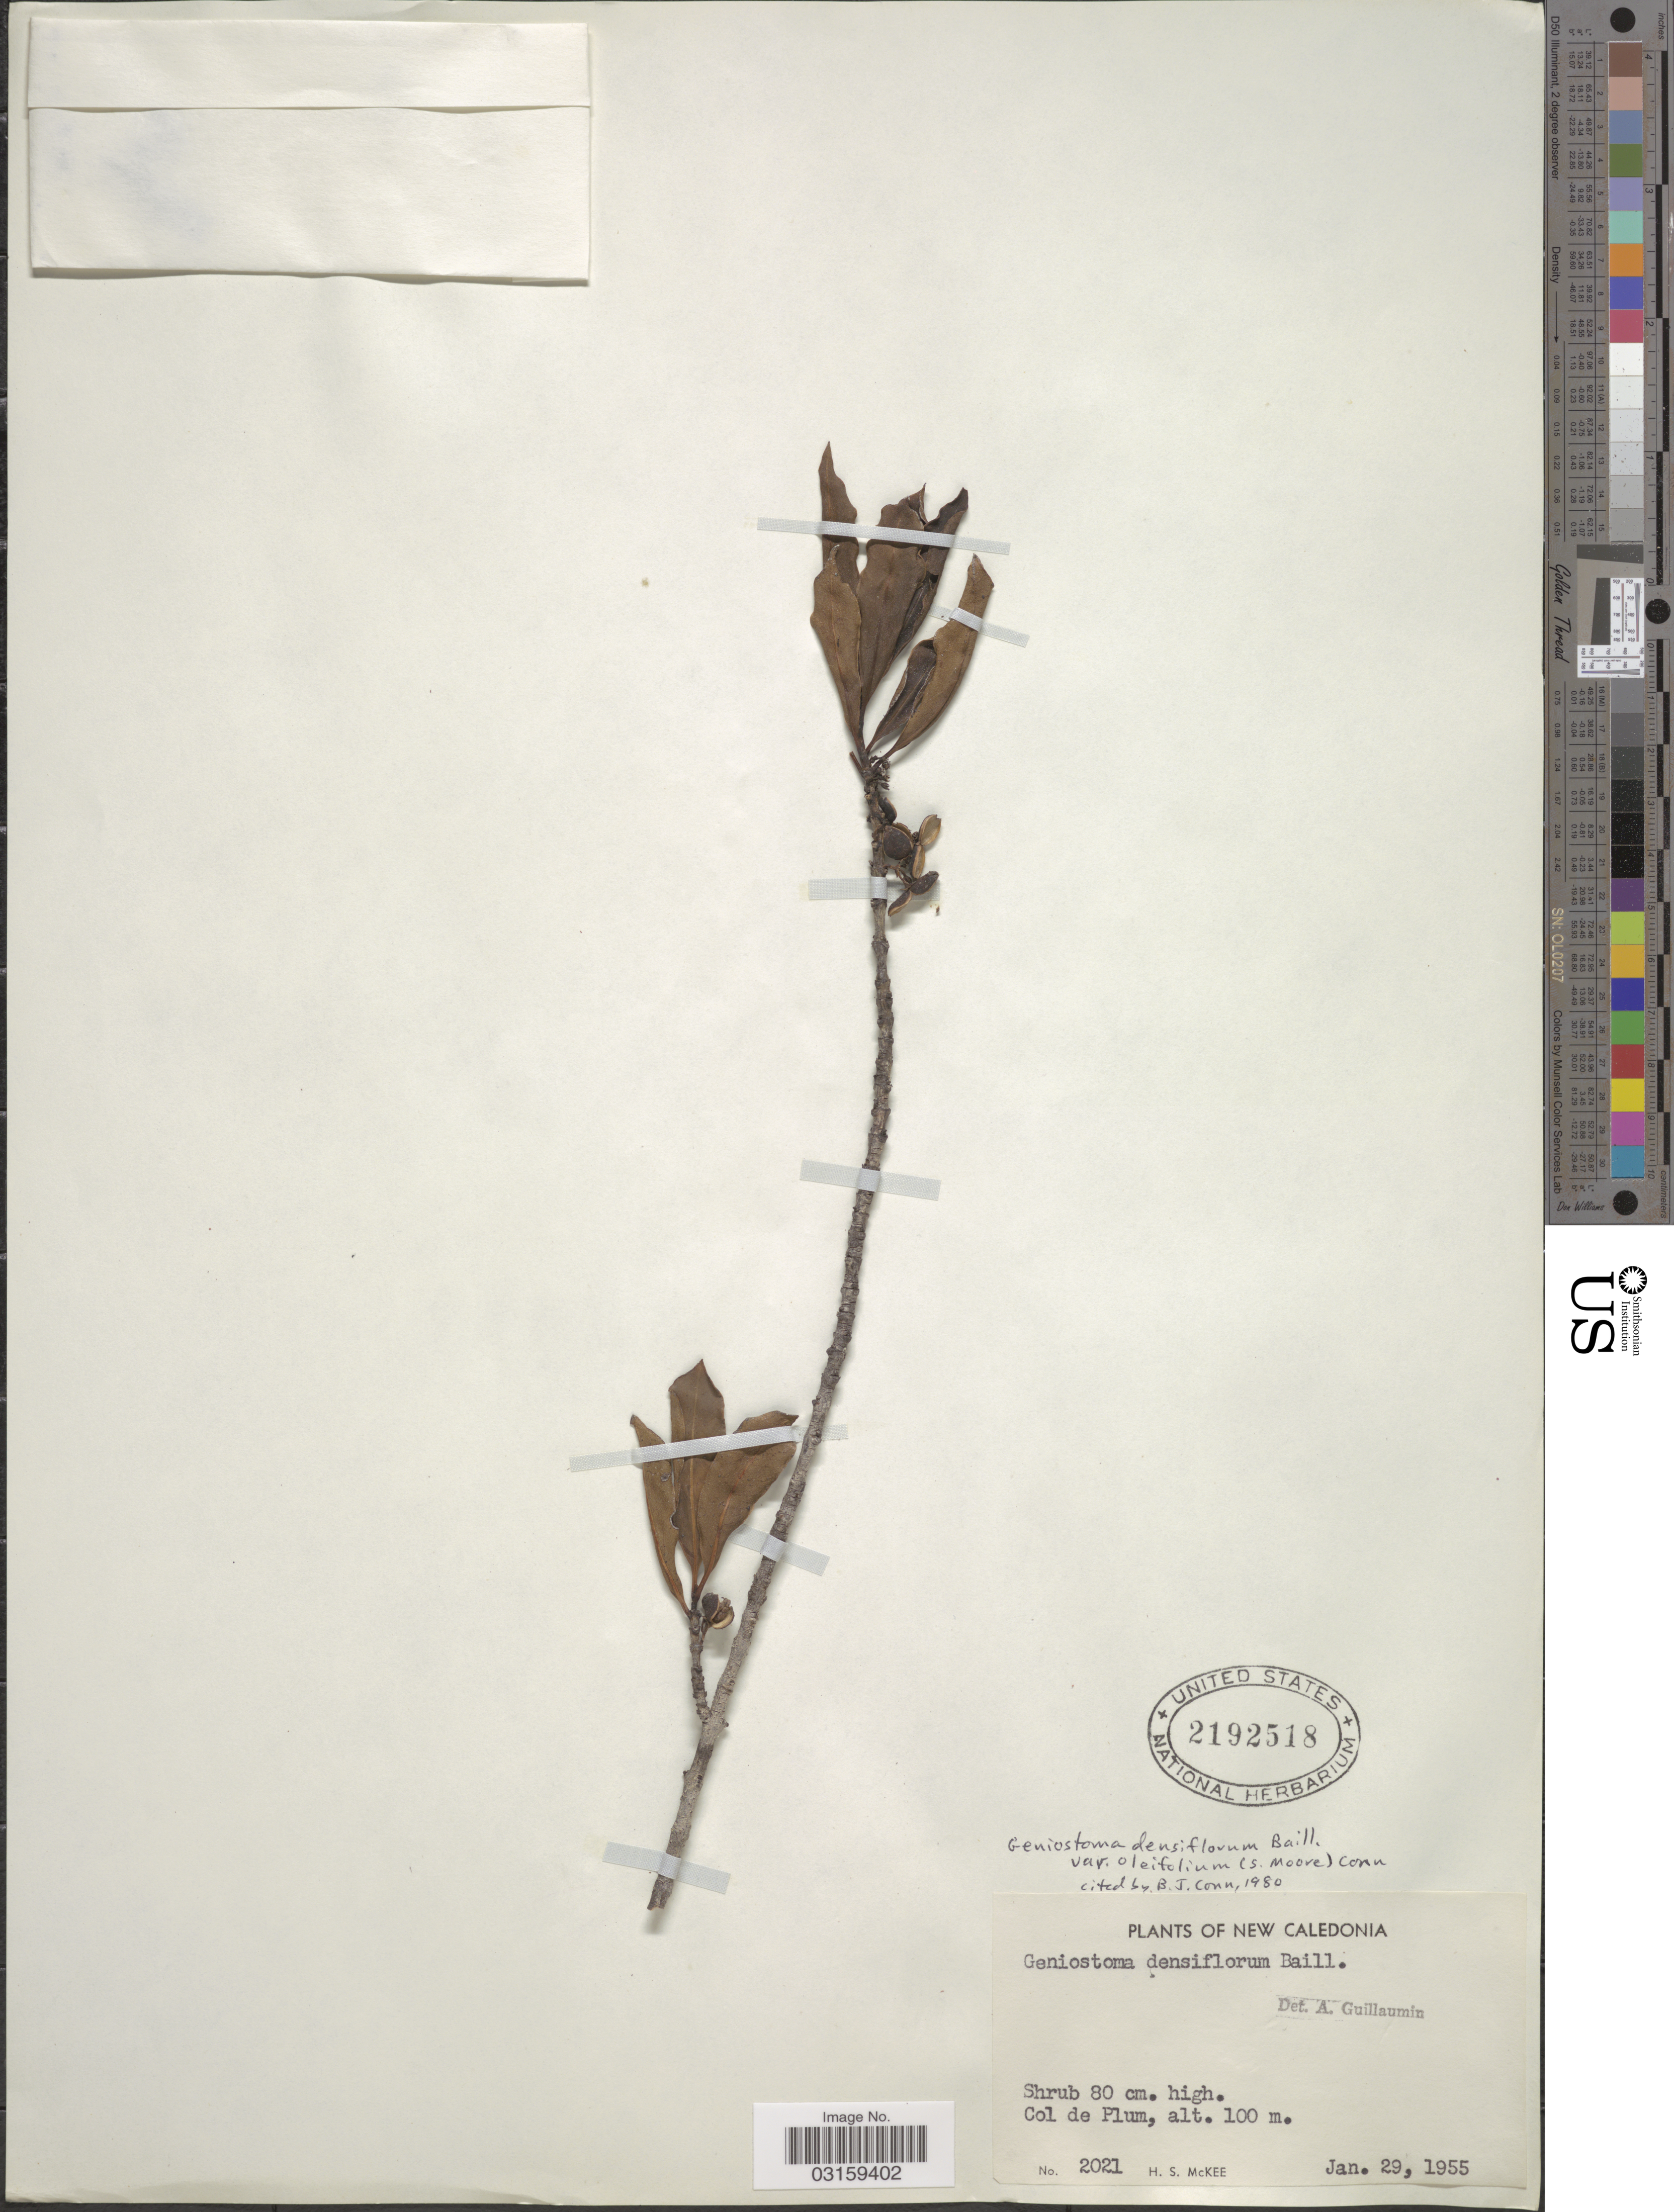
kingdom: Plantae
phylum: Tracheophyta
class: Magnoliopsida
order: Gentianales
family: Loganiaceae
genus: Geniostoma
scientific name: Geniostoma densiflorum var. oleifolium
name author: (S. Moore) B.J. Conn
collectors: H. S. McKee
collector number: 2021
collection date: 1955-01-29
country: New Caledonia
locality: Col de Plum.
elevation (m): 100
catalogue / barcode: US 2192518